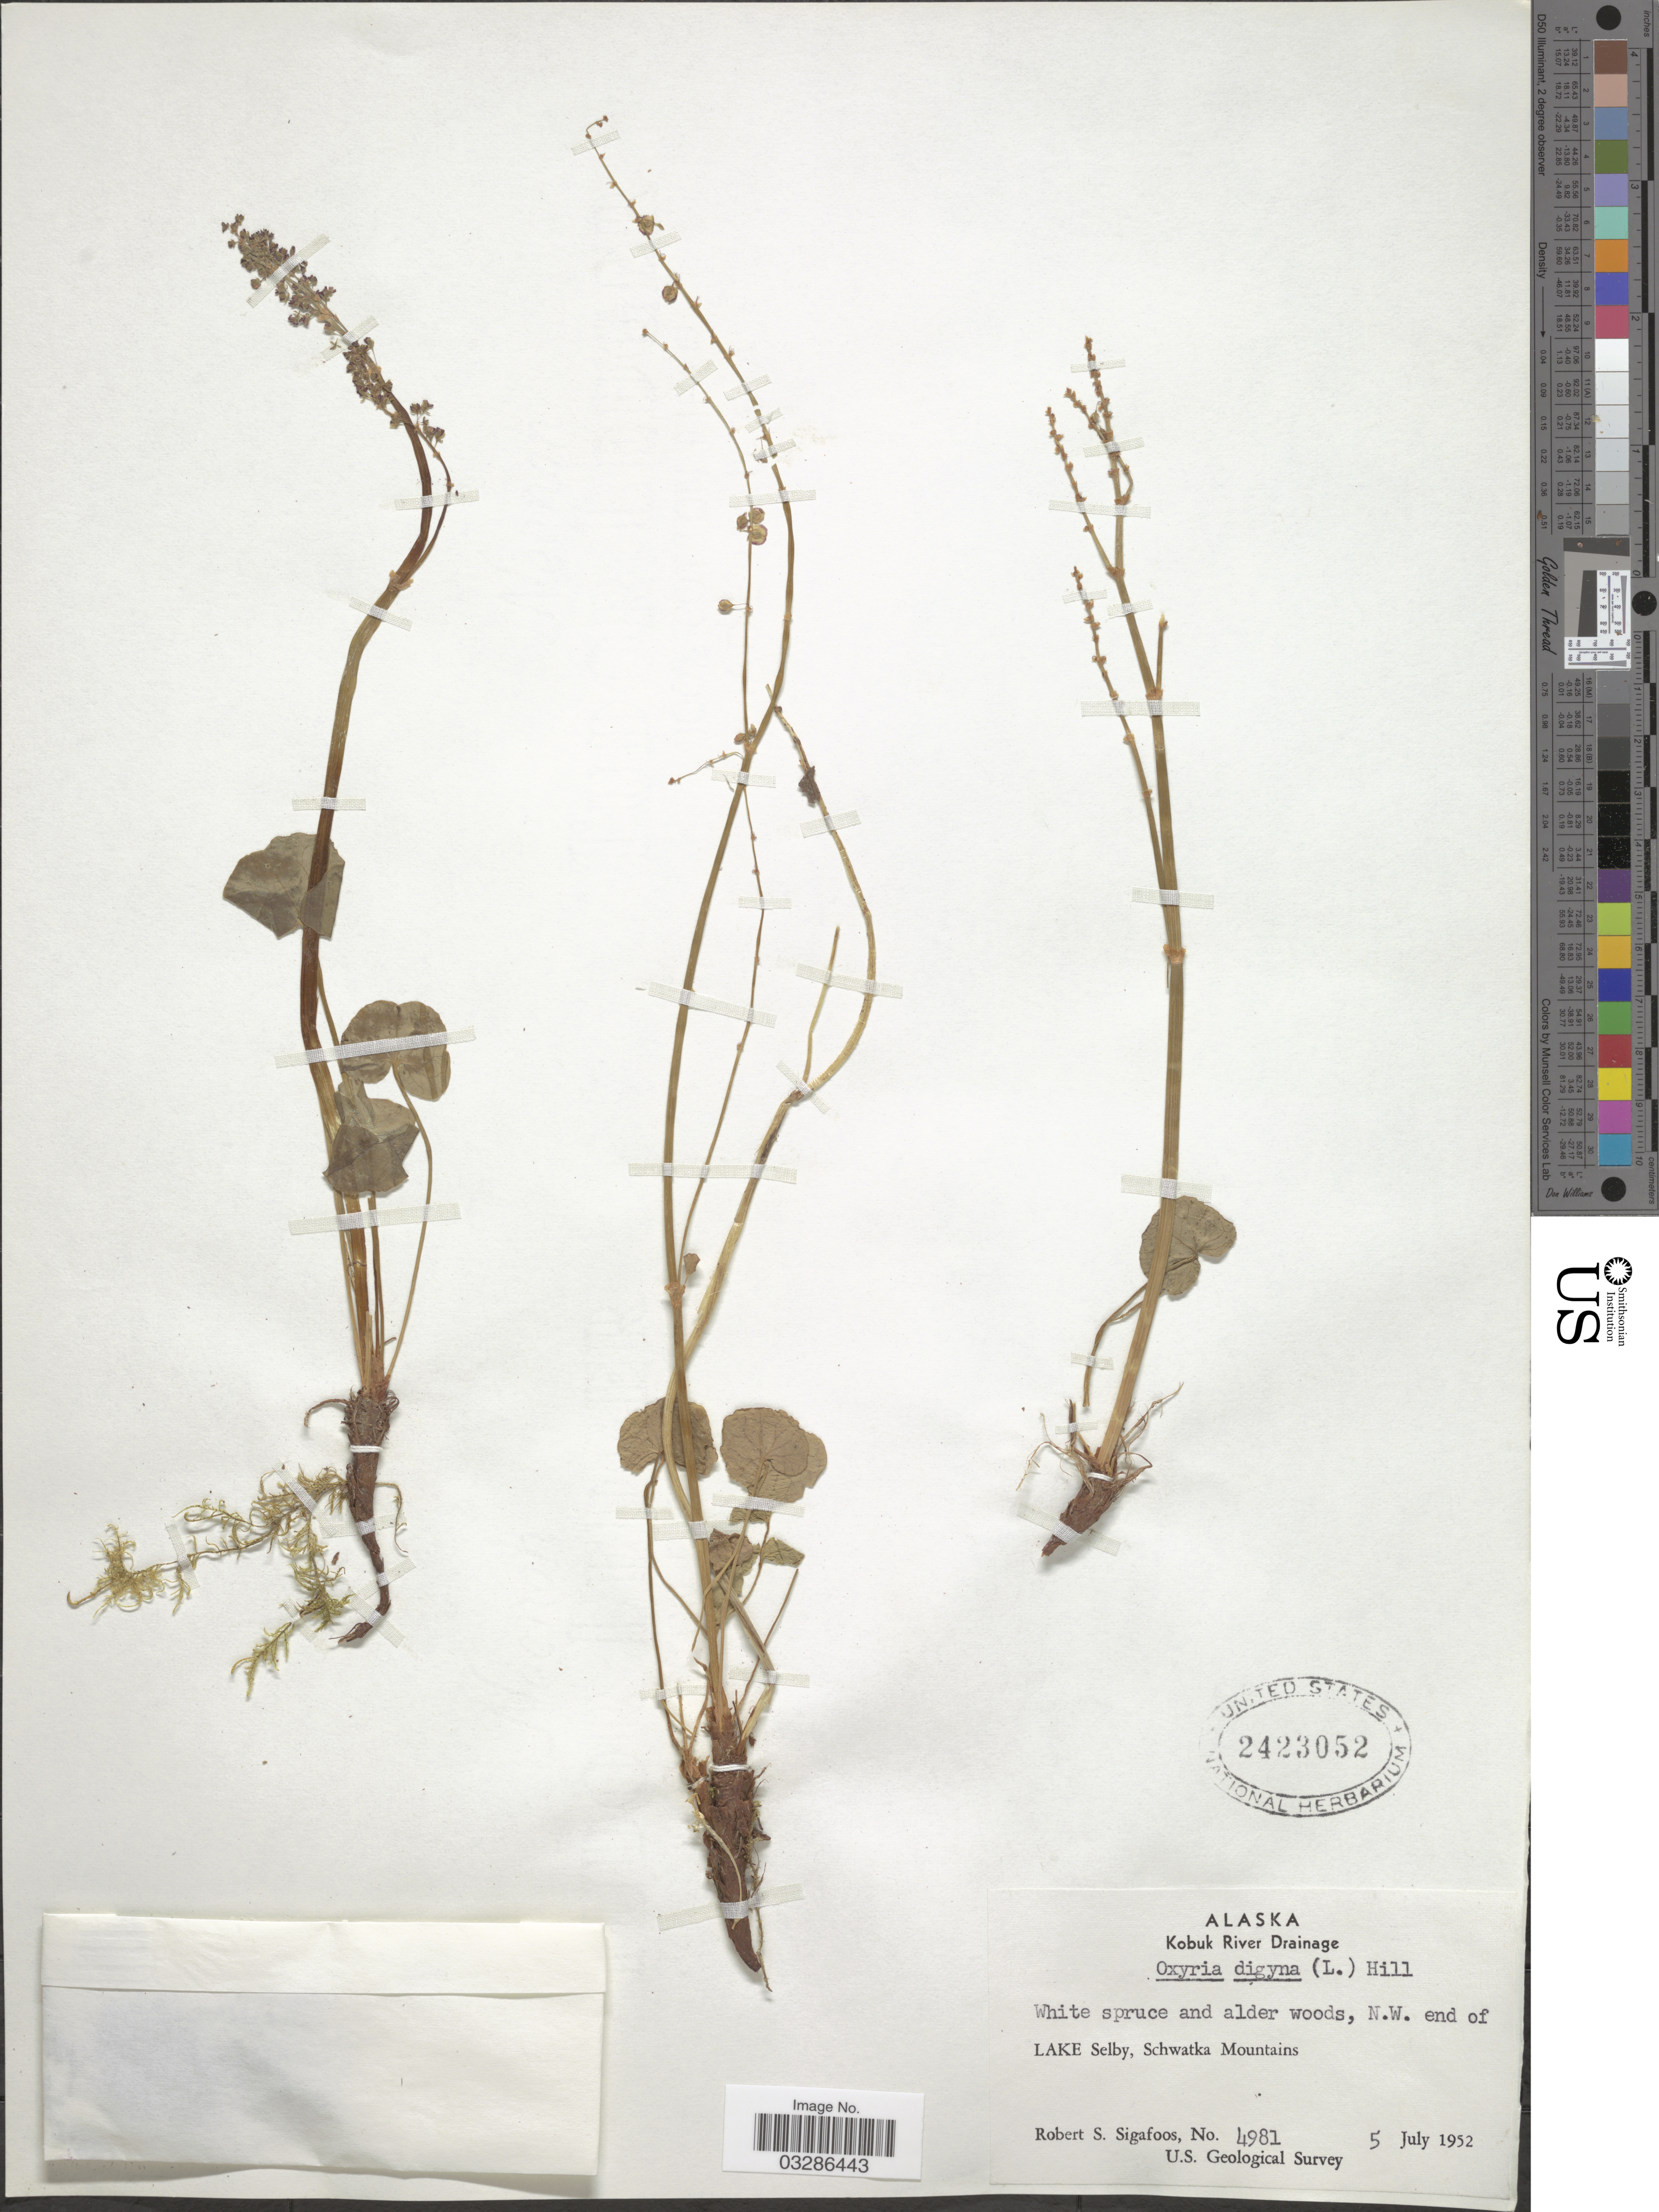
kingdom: Plantae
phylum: Tracheophyta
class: Magnoliopsida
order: Caryophyllales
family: Polygonaceae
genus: Oxyria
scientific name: Oxyria digyna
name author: (L.) Hill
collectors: R. Sigafoos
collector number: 4981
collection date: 1952-07-05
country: United States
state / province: Alaska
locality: Kobuk River Drainage. N. W. end of Lake Selby, Schwatka Mountains.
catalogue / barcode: US 2423052